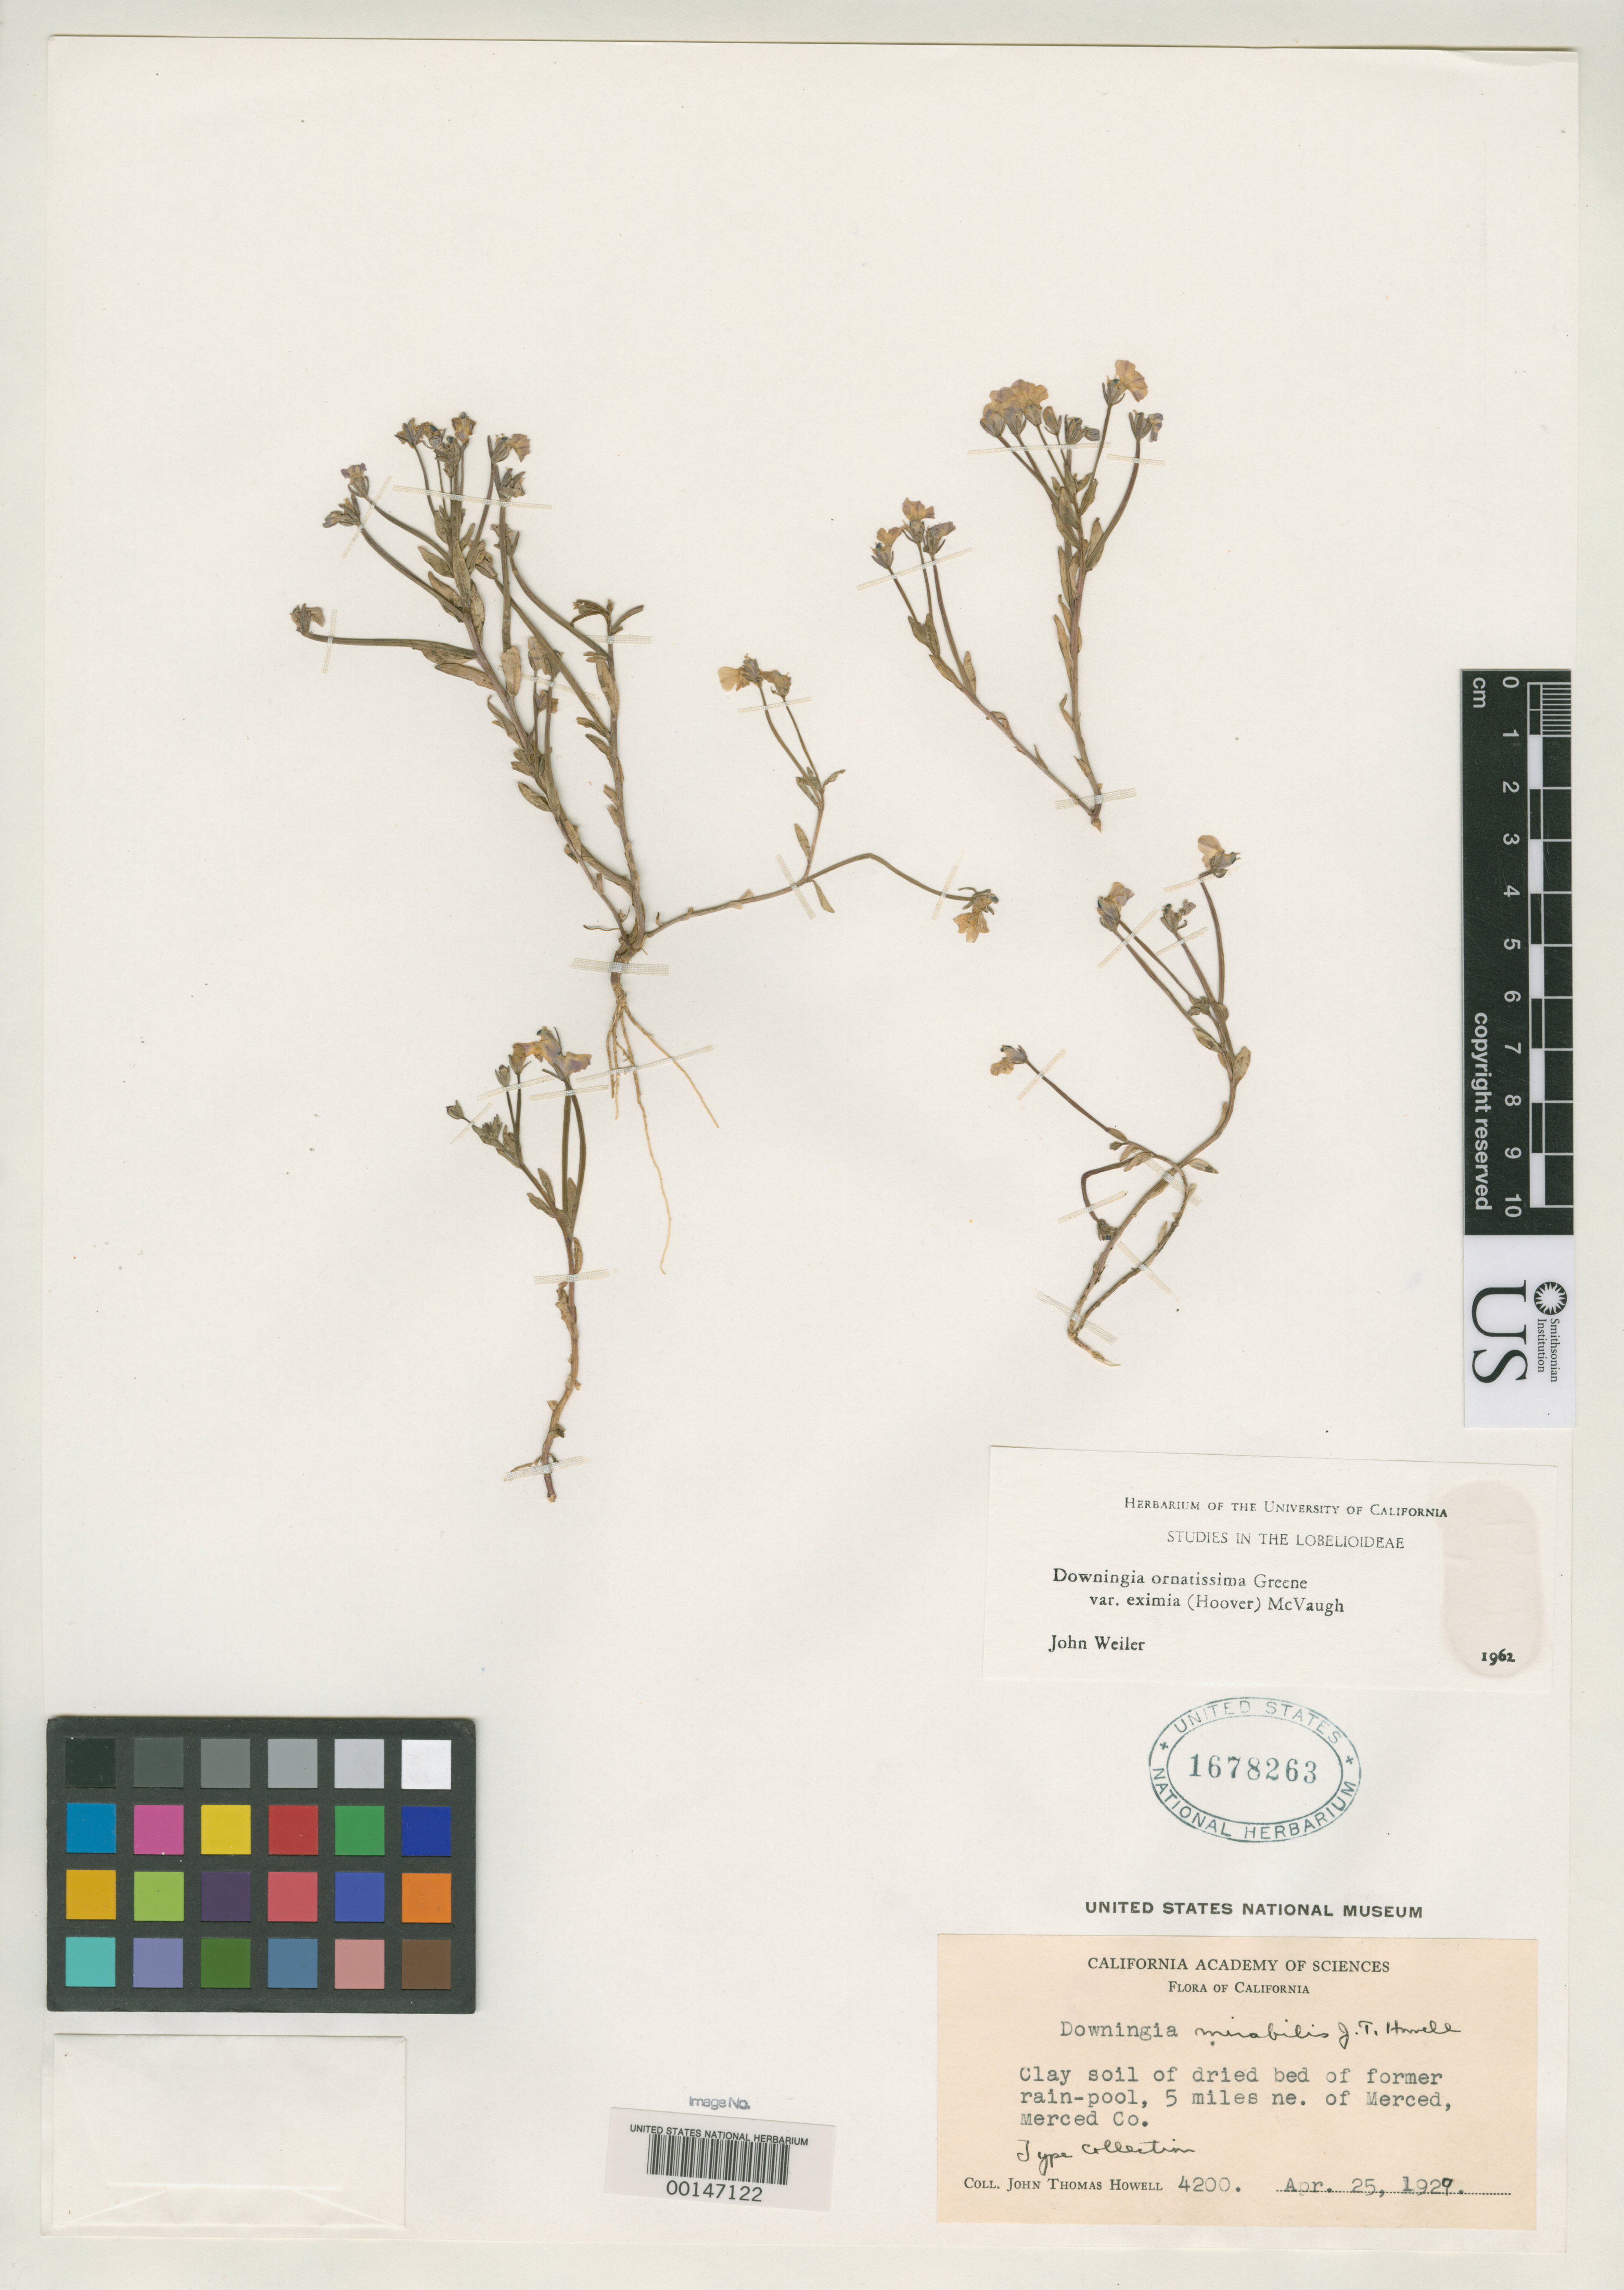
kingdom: Plantae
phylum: Tracheophyta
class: Magnoliopsida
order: Asterales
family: Campanulaceae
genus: Downingia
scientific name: Downingia mirabilis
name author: J.T. Howell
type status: Isotype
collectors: J. T. Howell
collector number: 4200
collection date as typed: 25 Apr 1929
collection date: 1929-04-25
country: United States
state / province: California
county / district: Merced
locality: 5 mi NE of Merced.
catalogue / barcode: US 1678263